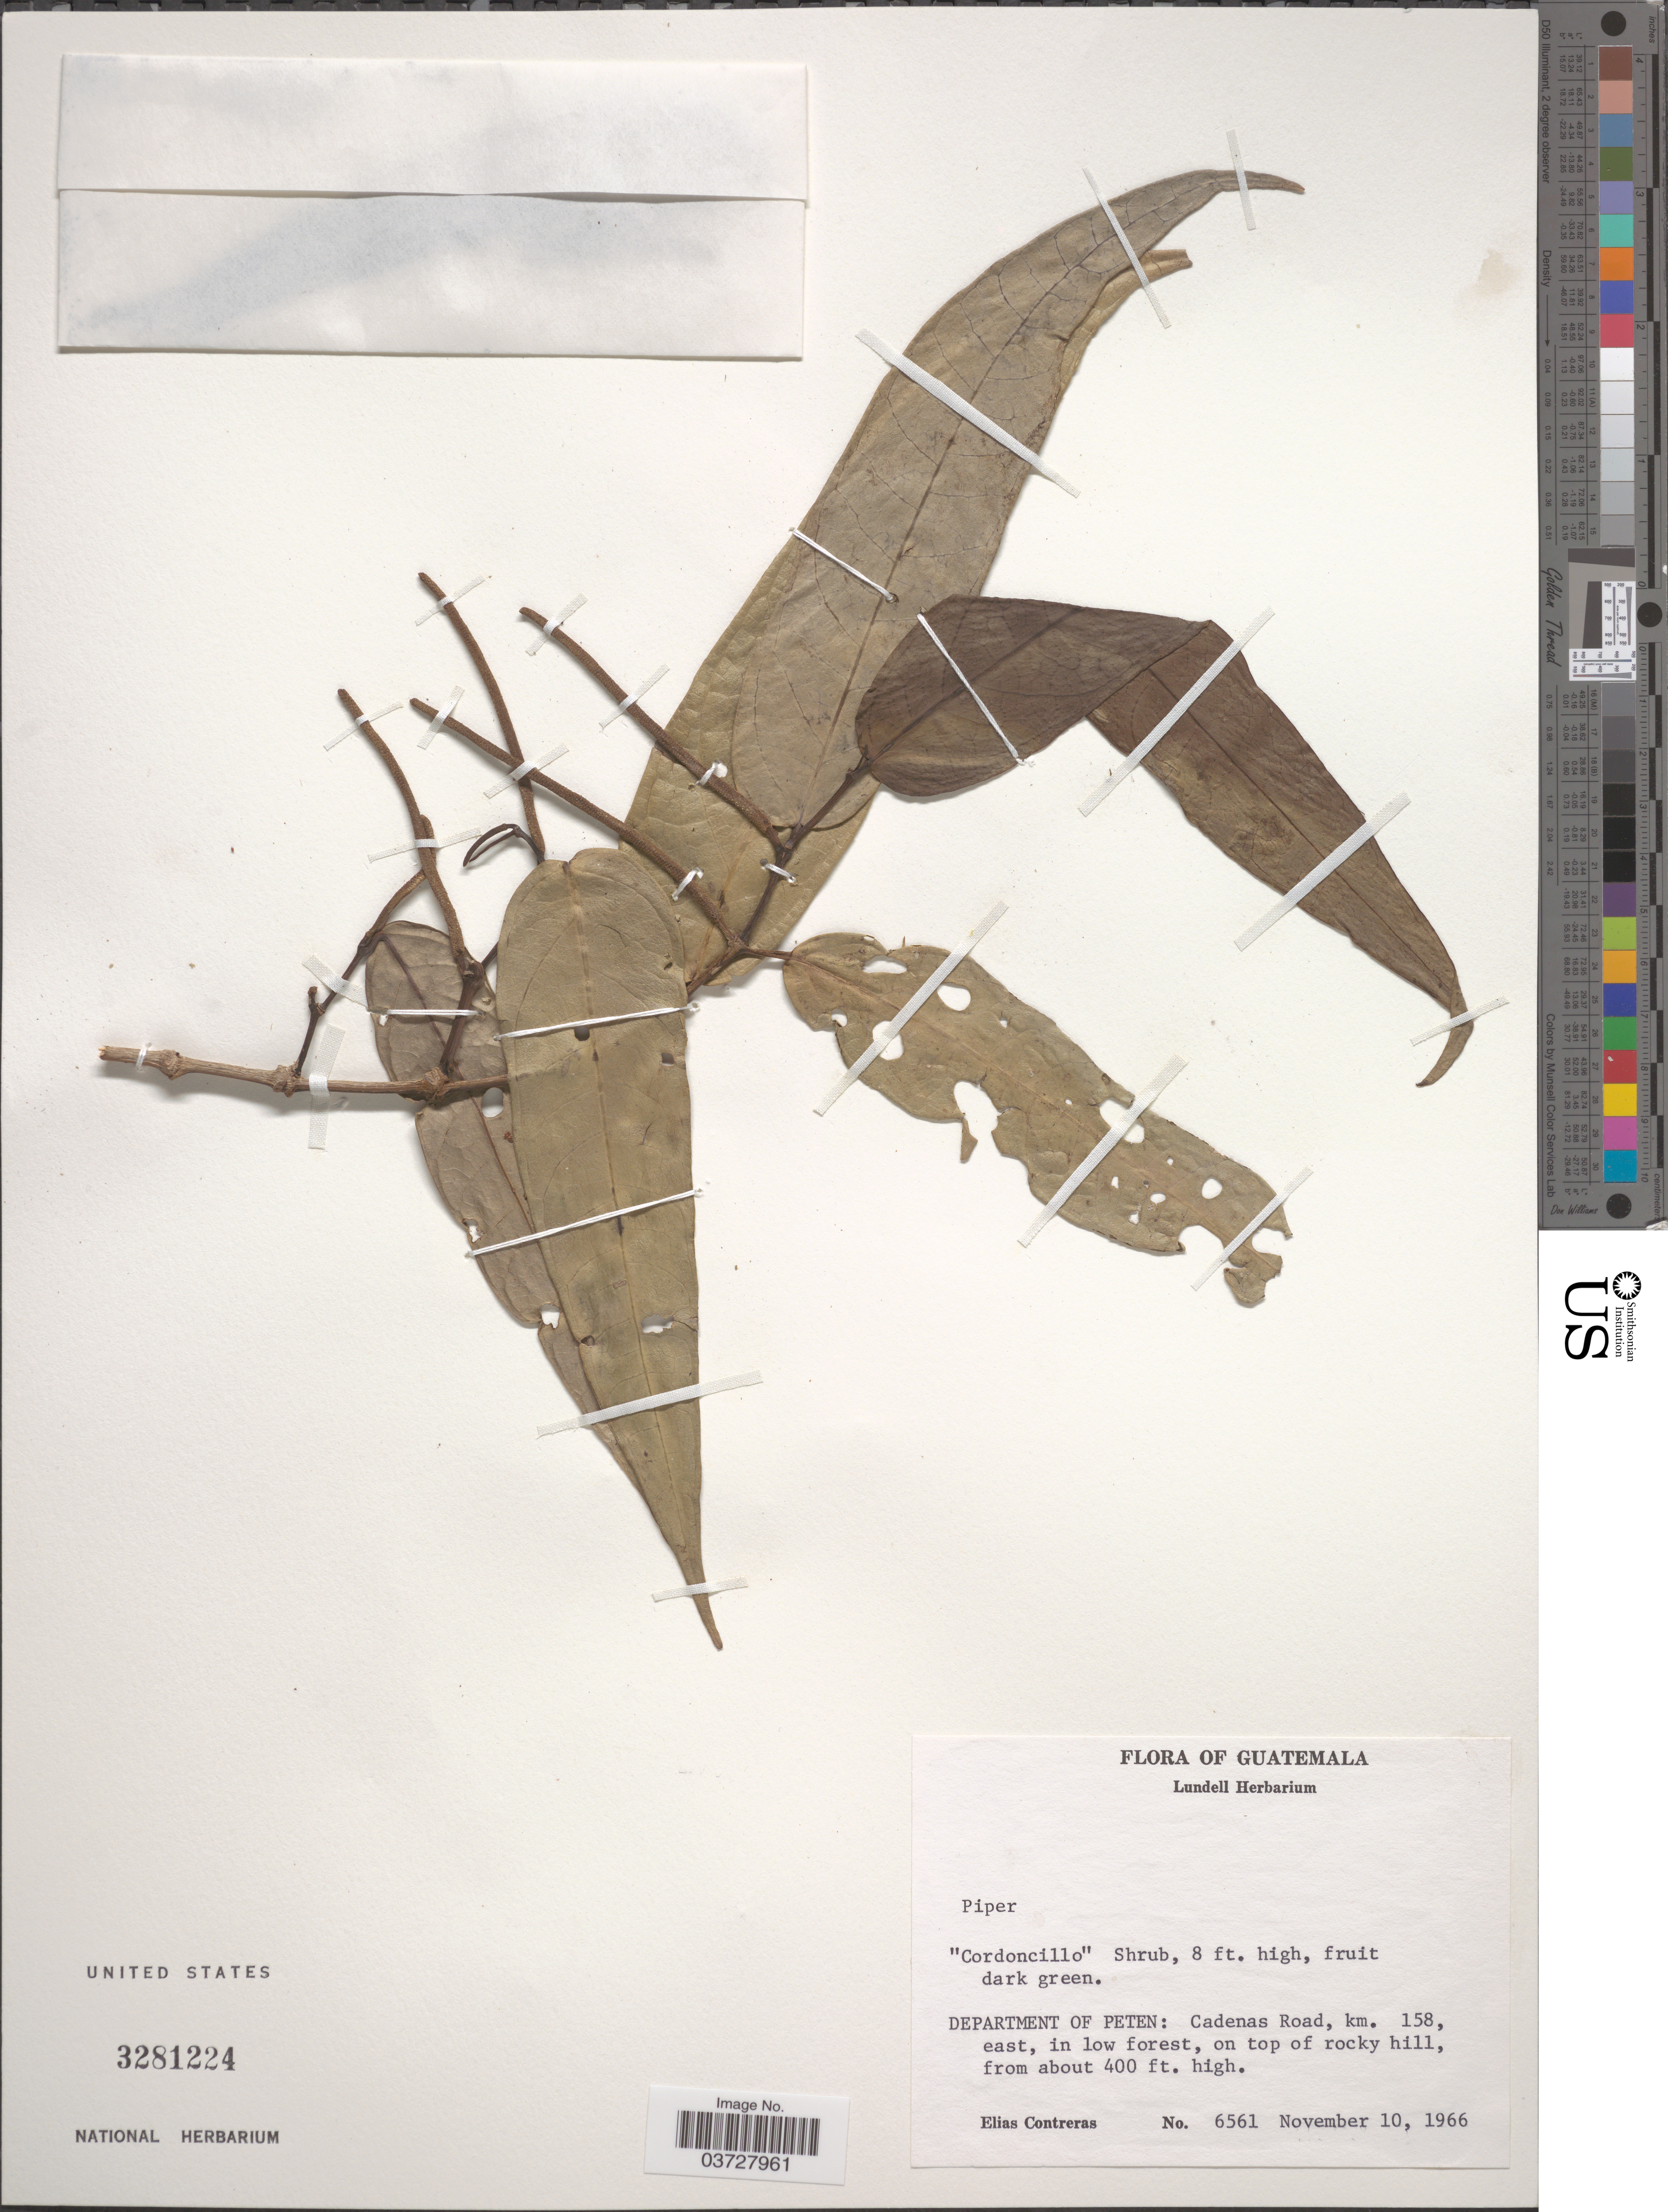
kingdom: Plantae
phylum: Tracheophyta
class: Magnoliopsida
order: Piperales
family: Piperaceae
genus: Piper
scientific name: Piper sp.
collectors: E. Contreras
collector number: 6561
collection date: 1966-11-10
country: Guatemala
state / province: El Peten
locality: Department of Peten: Cadenas Road, km. 158, east, on top of rocky hill.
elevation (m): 122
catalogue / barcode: US 3281224